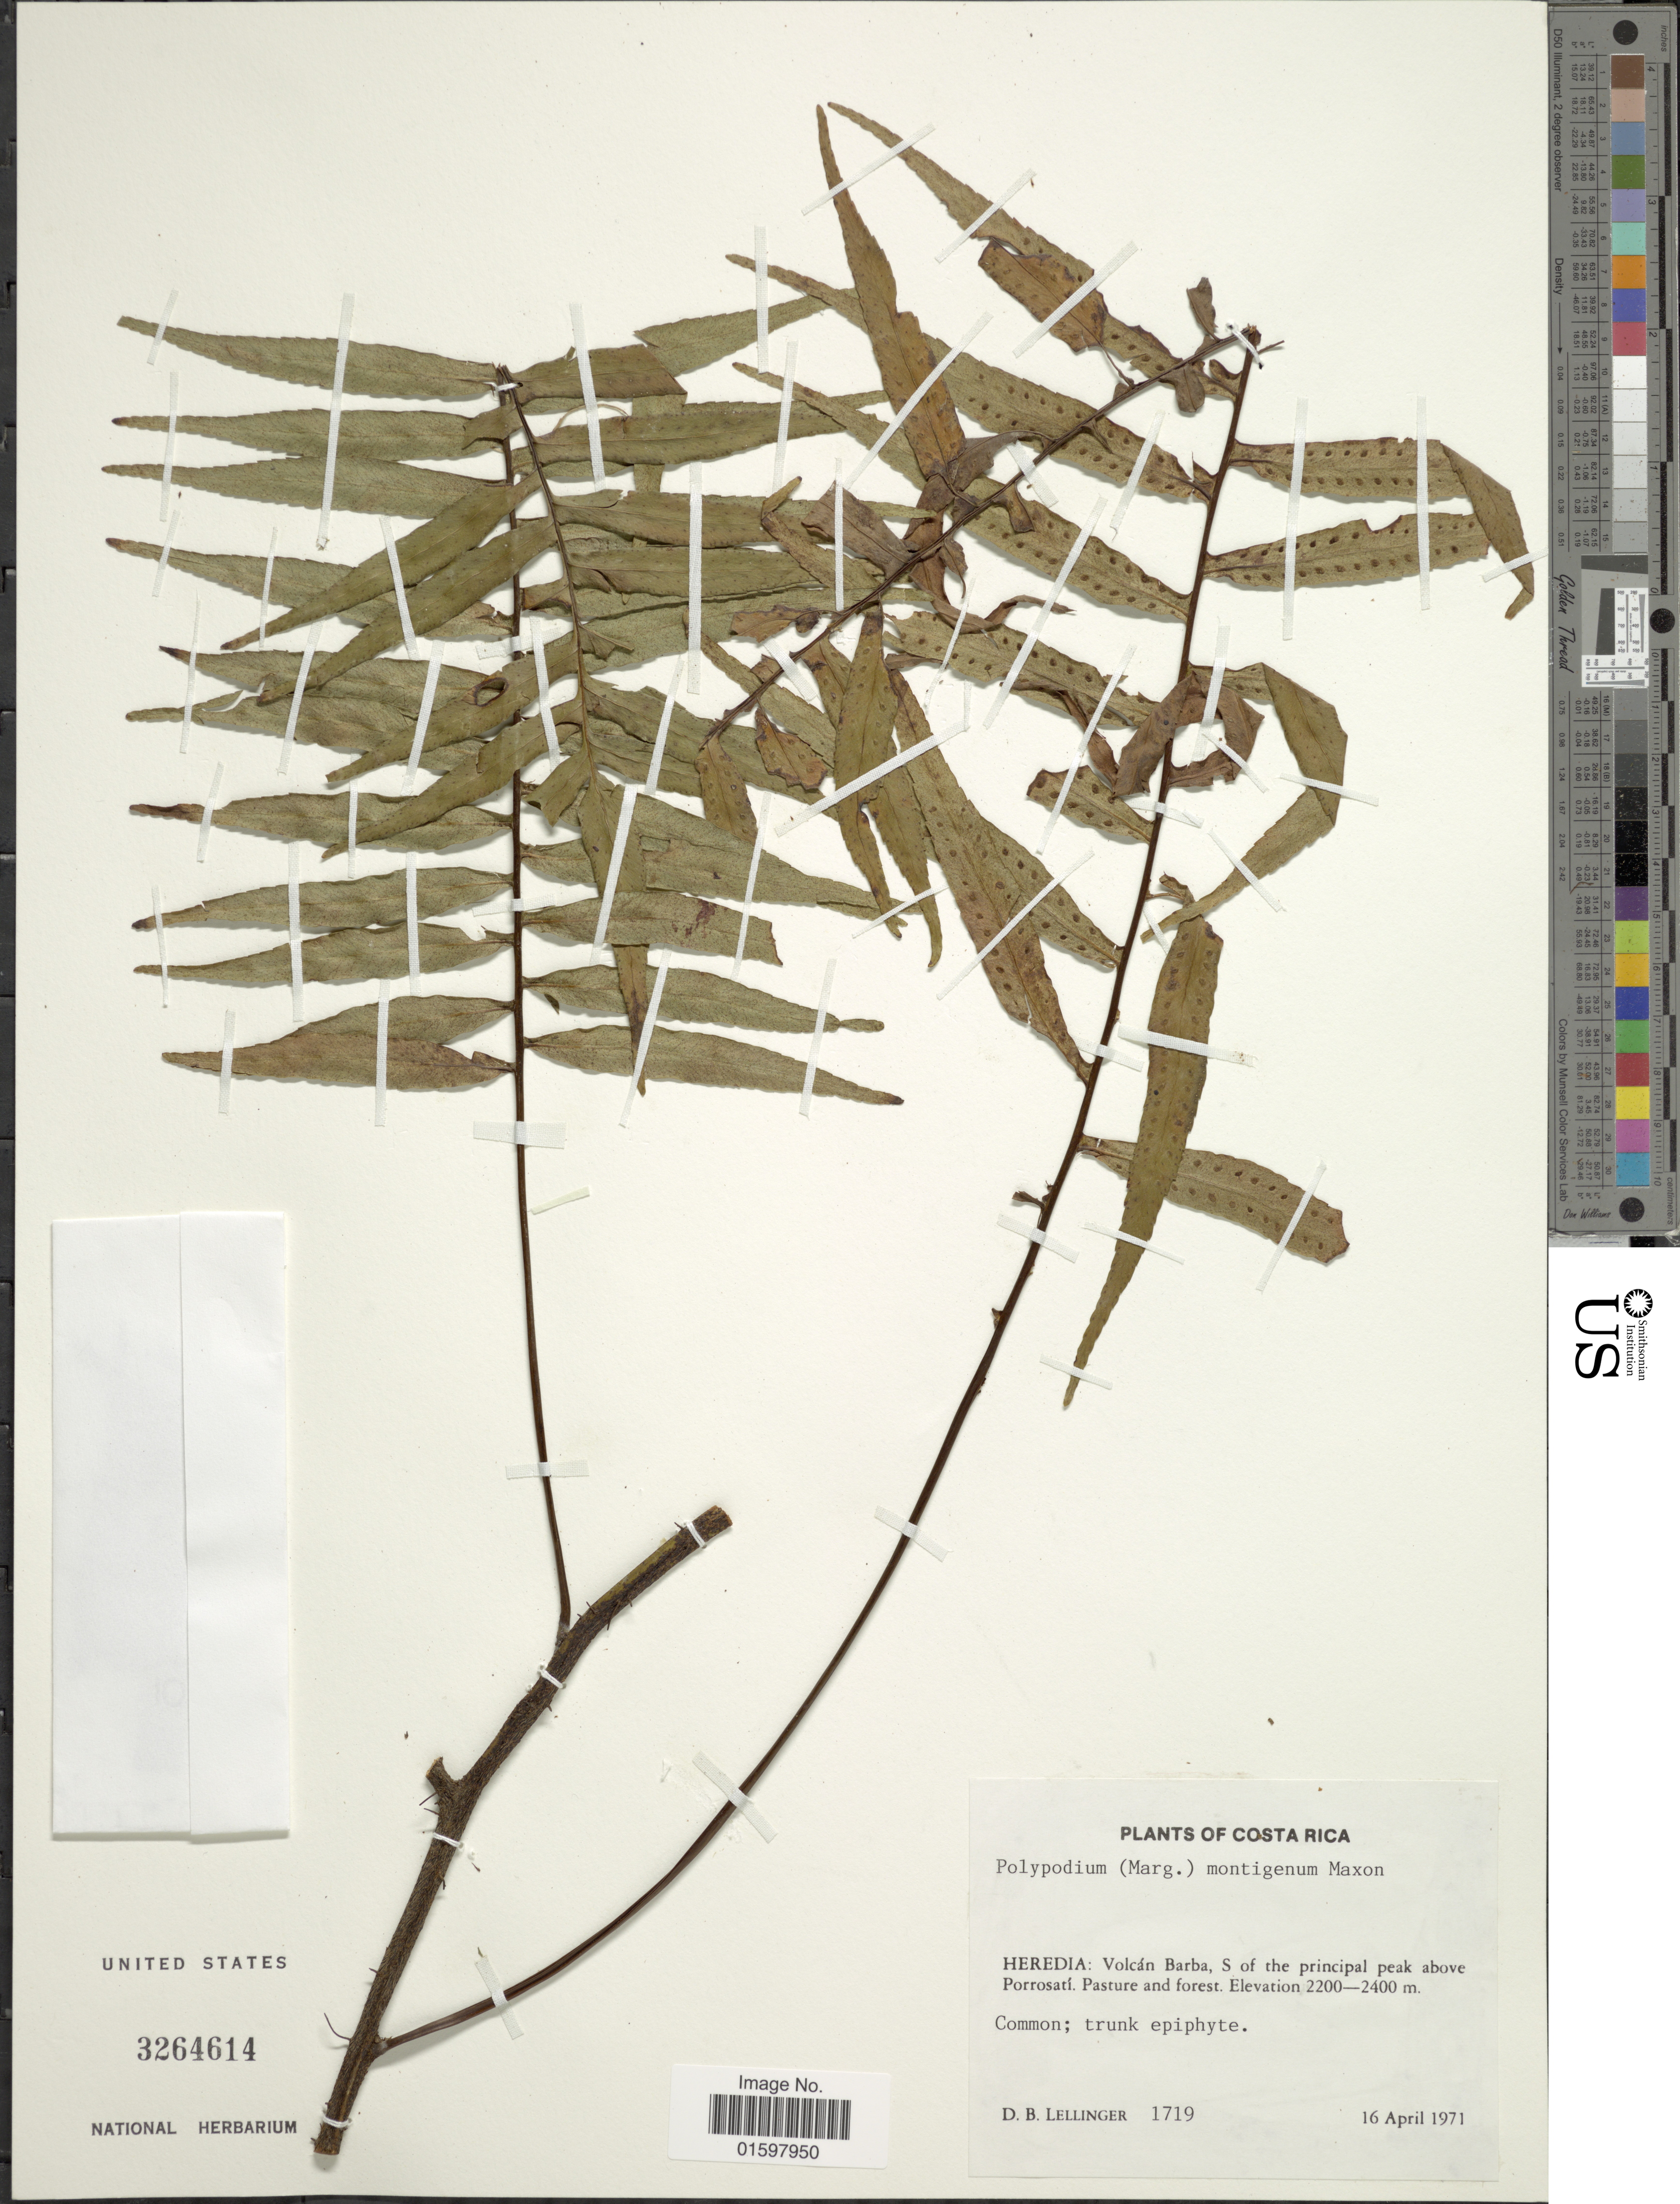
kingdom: Plantae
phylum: Tracheophyta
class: Polypodiopsida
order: Polypodiales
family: Polypodiaceae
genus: Pleopeltis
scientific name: Pleopeltis montigena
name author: (Maxon) A.R. Sm. & Tejero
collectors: D. B. Lellinger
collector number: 1719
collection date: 1971-04-16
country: Costa Rica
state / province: Heredia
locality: Volcán Barba, S of the principal peak above Porrosatí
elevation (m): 2200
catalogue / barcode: US 3264614